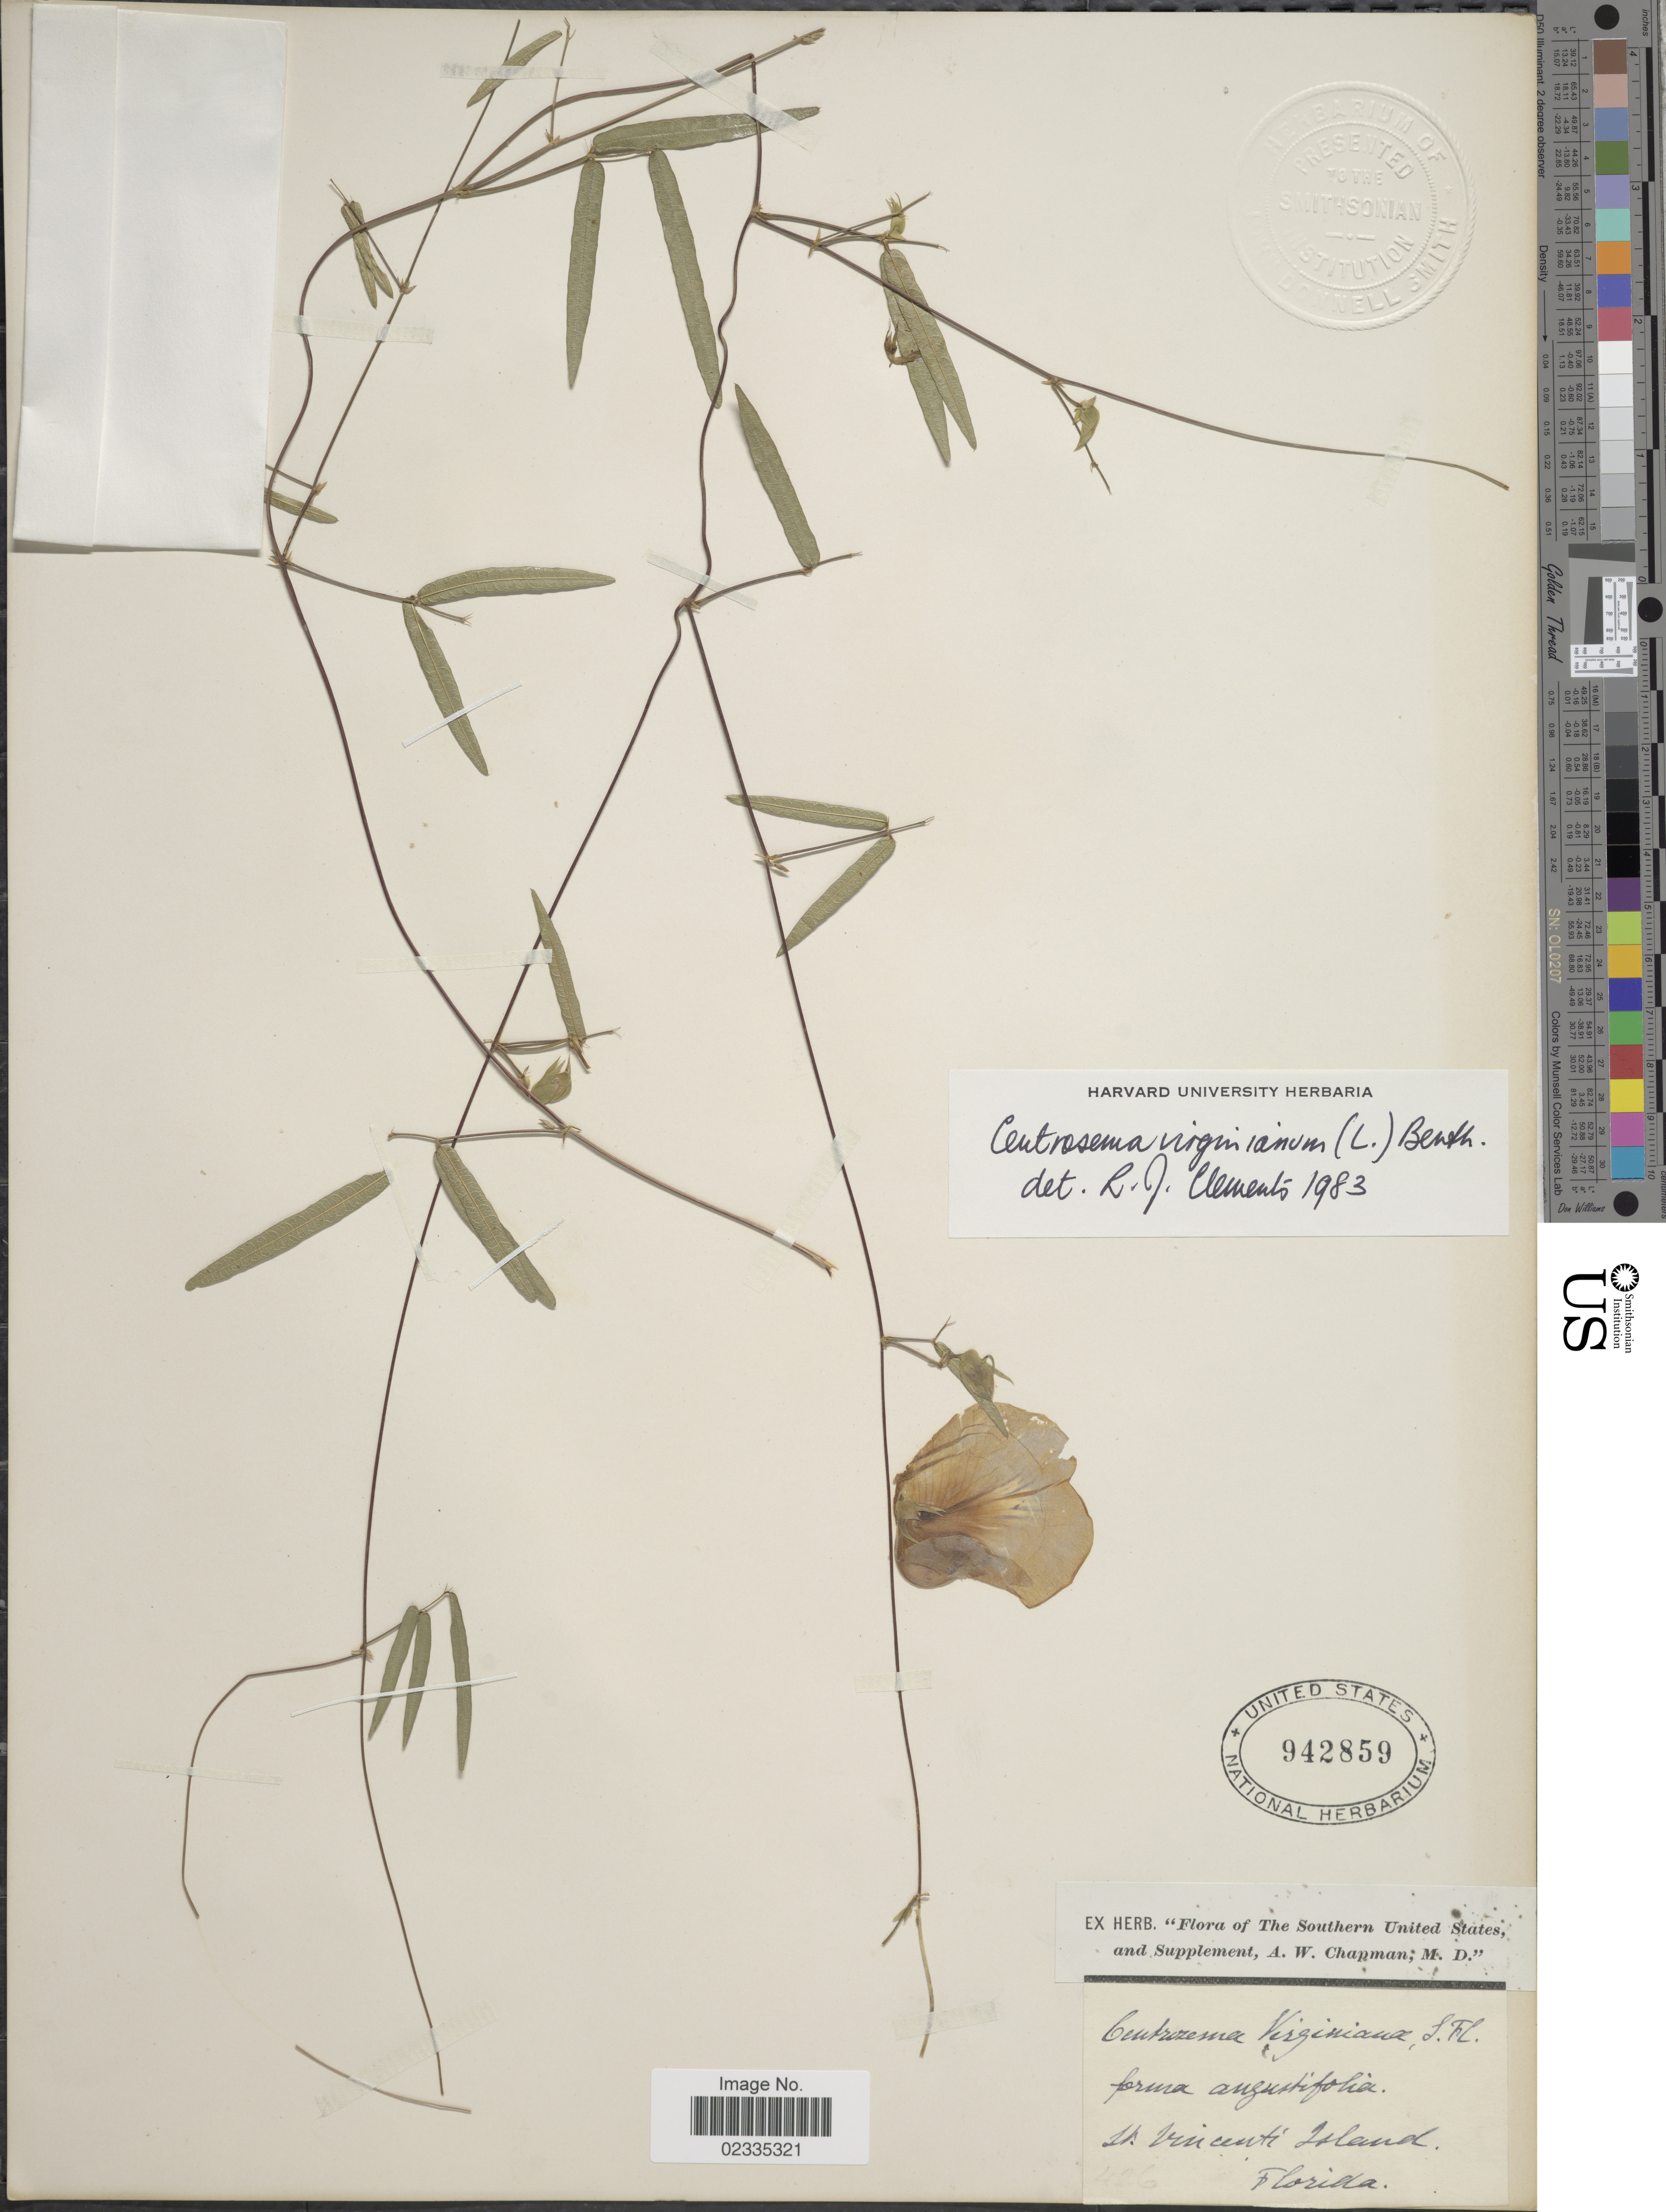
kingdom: Plantae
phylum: Tracheophyta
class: Magnoliopsida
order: Fabales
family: Fabaceae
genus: Centrosema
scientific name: Centrosema virginianum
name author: (L.) Benth.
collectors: A. W. Chapman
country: United States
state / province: Florida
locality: Southern United States. St. Vincent's Island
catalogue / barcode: US 942859